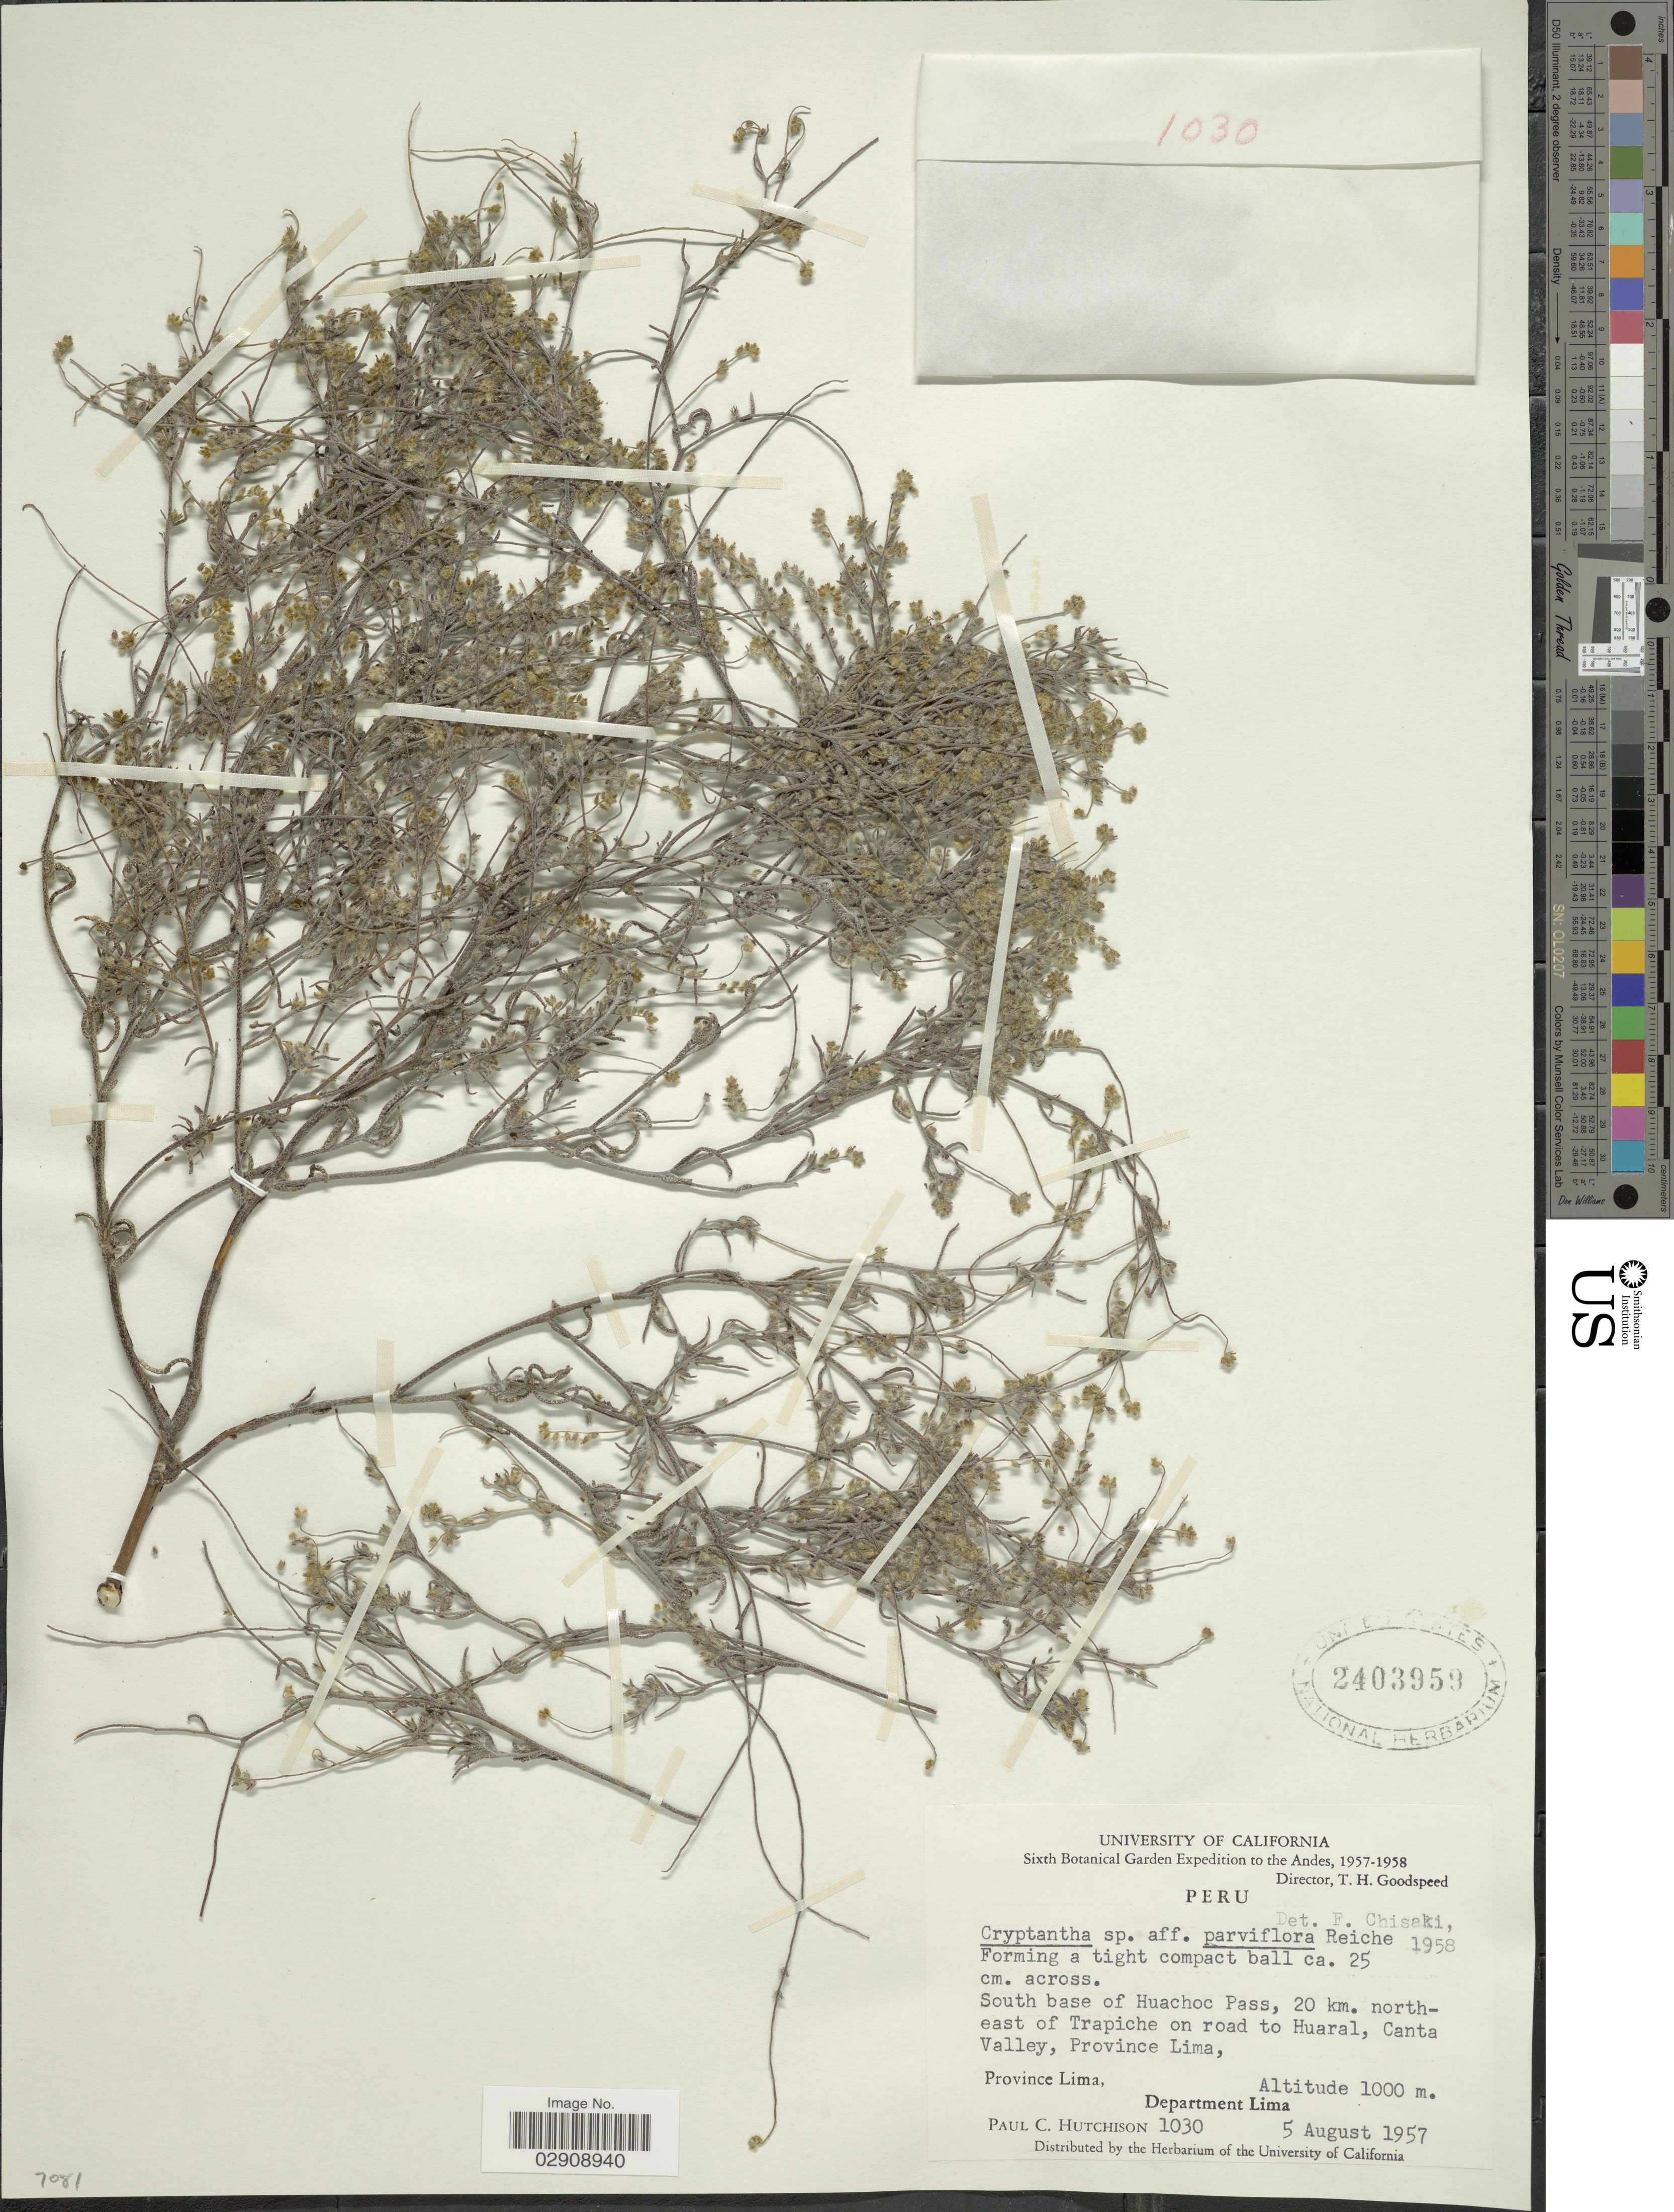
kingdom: Plantae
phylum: Tracheophyta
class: Magnoliopsida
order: Boraginales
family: Boraginaceae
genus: Johnstonella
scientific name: Johnstonella parviflora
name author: (Phil.) Hasenstab & M.G. Simpson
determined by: Moroni, Pablo, (SI), Instituto de Botanica Darwinion (ARGENTINA)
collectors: P. C. Hutchison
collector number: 1030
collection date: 1957-08-05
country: Peru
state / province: Lima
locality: South base of Huachoc Pass, 20 km. northeast of Trapiche on road to Huaral, Canta Valley, Province Lima, Department Lima. The Andes. Peru.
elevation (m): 1000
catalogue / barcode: US 2403959